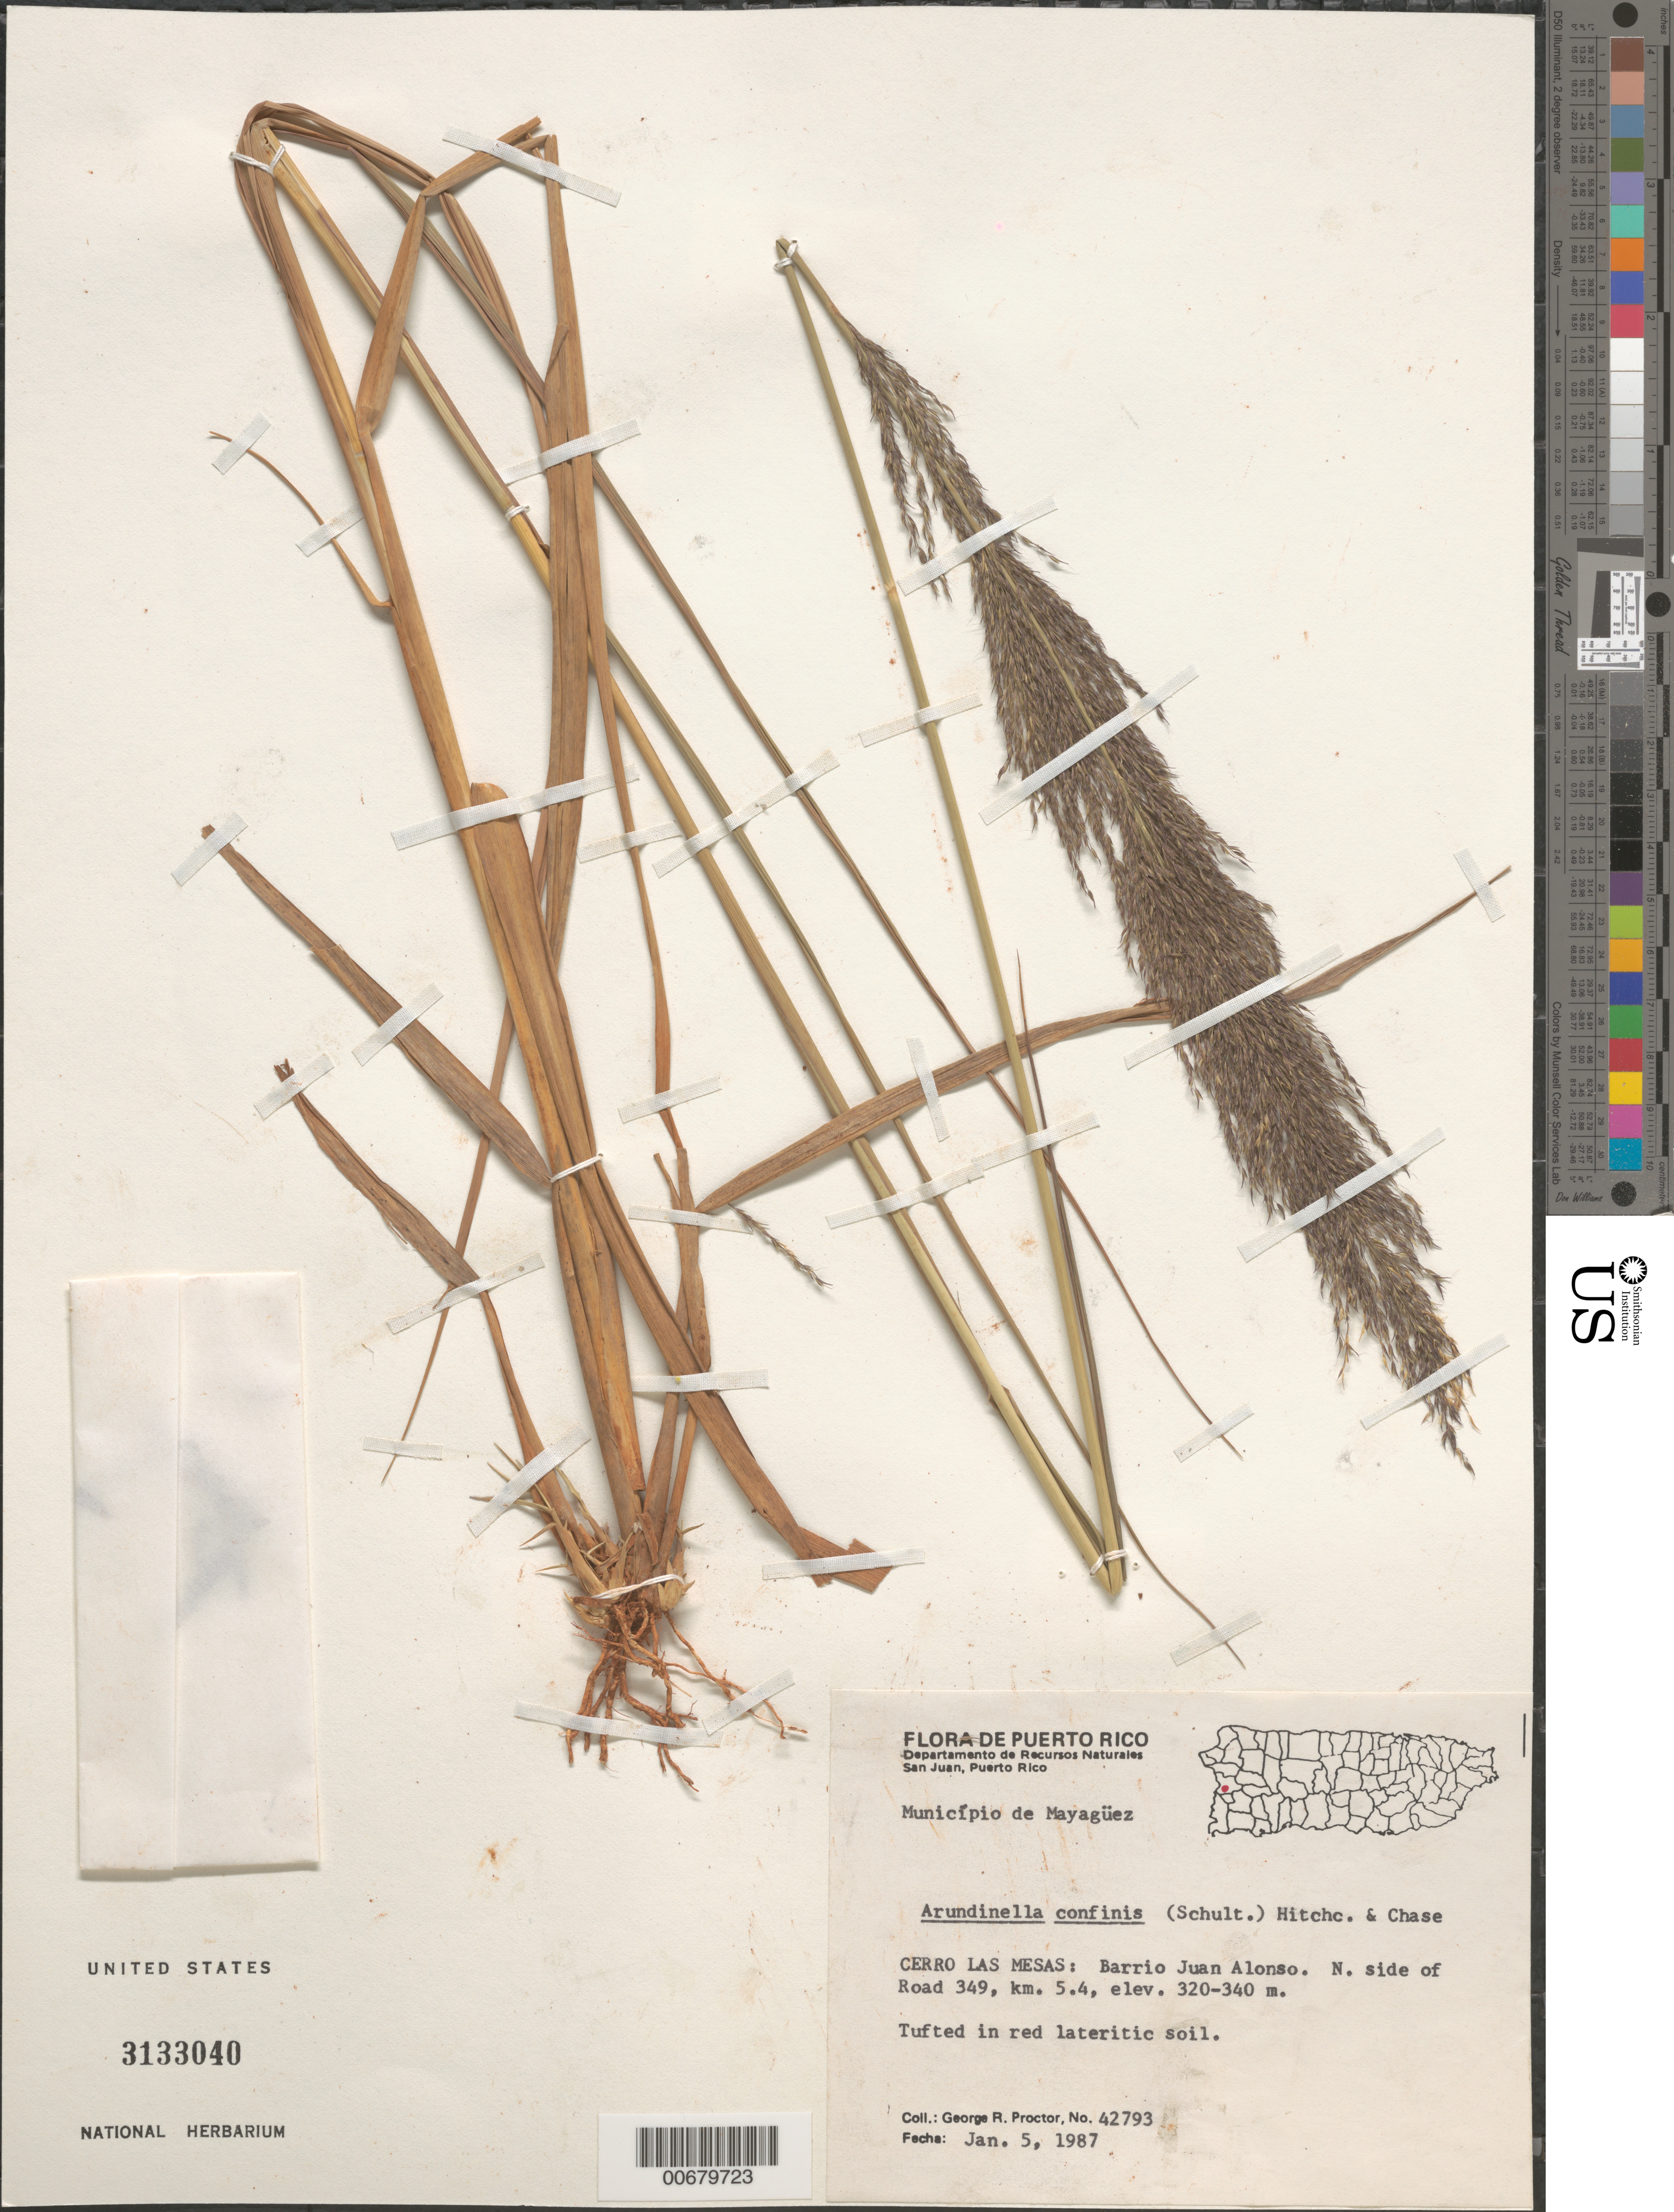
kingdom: Plantae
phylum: Tracheophyta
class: Liliopsida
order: Poales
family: Poaceae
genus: Arundinella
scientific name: Arundinella hispida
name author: (Humb. & Bonpl. ex Willd.) Kuntze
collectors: G. R. Proctor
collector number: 42793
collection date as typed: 05 Jan 1987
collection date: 1987-01-05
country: Puerto Rico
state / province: Mayagüez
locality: Cerro Las Mesas: Barrio Juan Alonso, N side of Road 349, km 5.4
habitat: Tufted in red lateritic soil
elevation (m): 320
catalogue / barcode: US 3133040